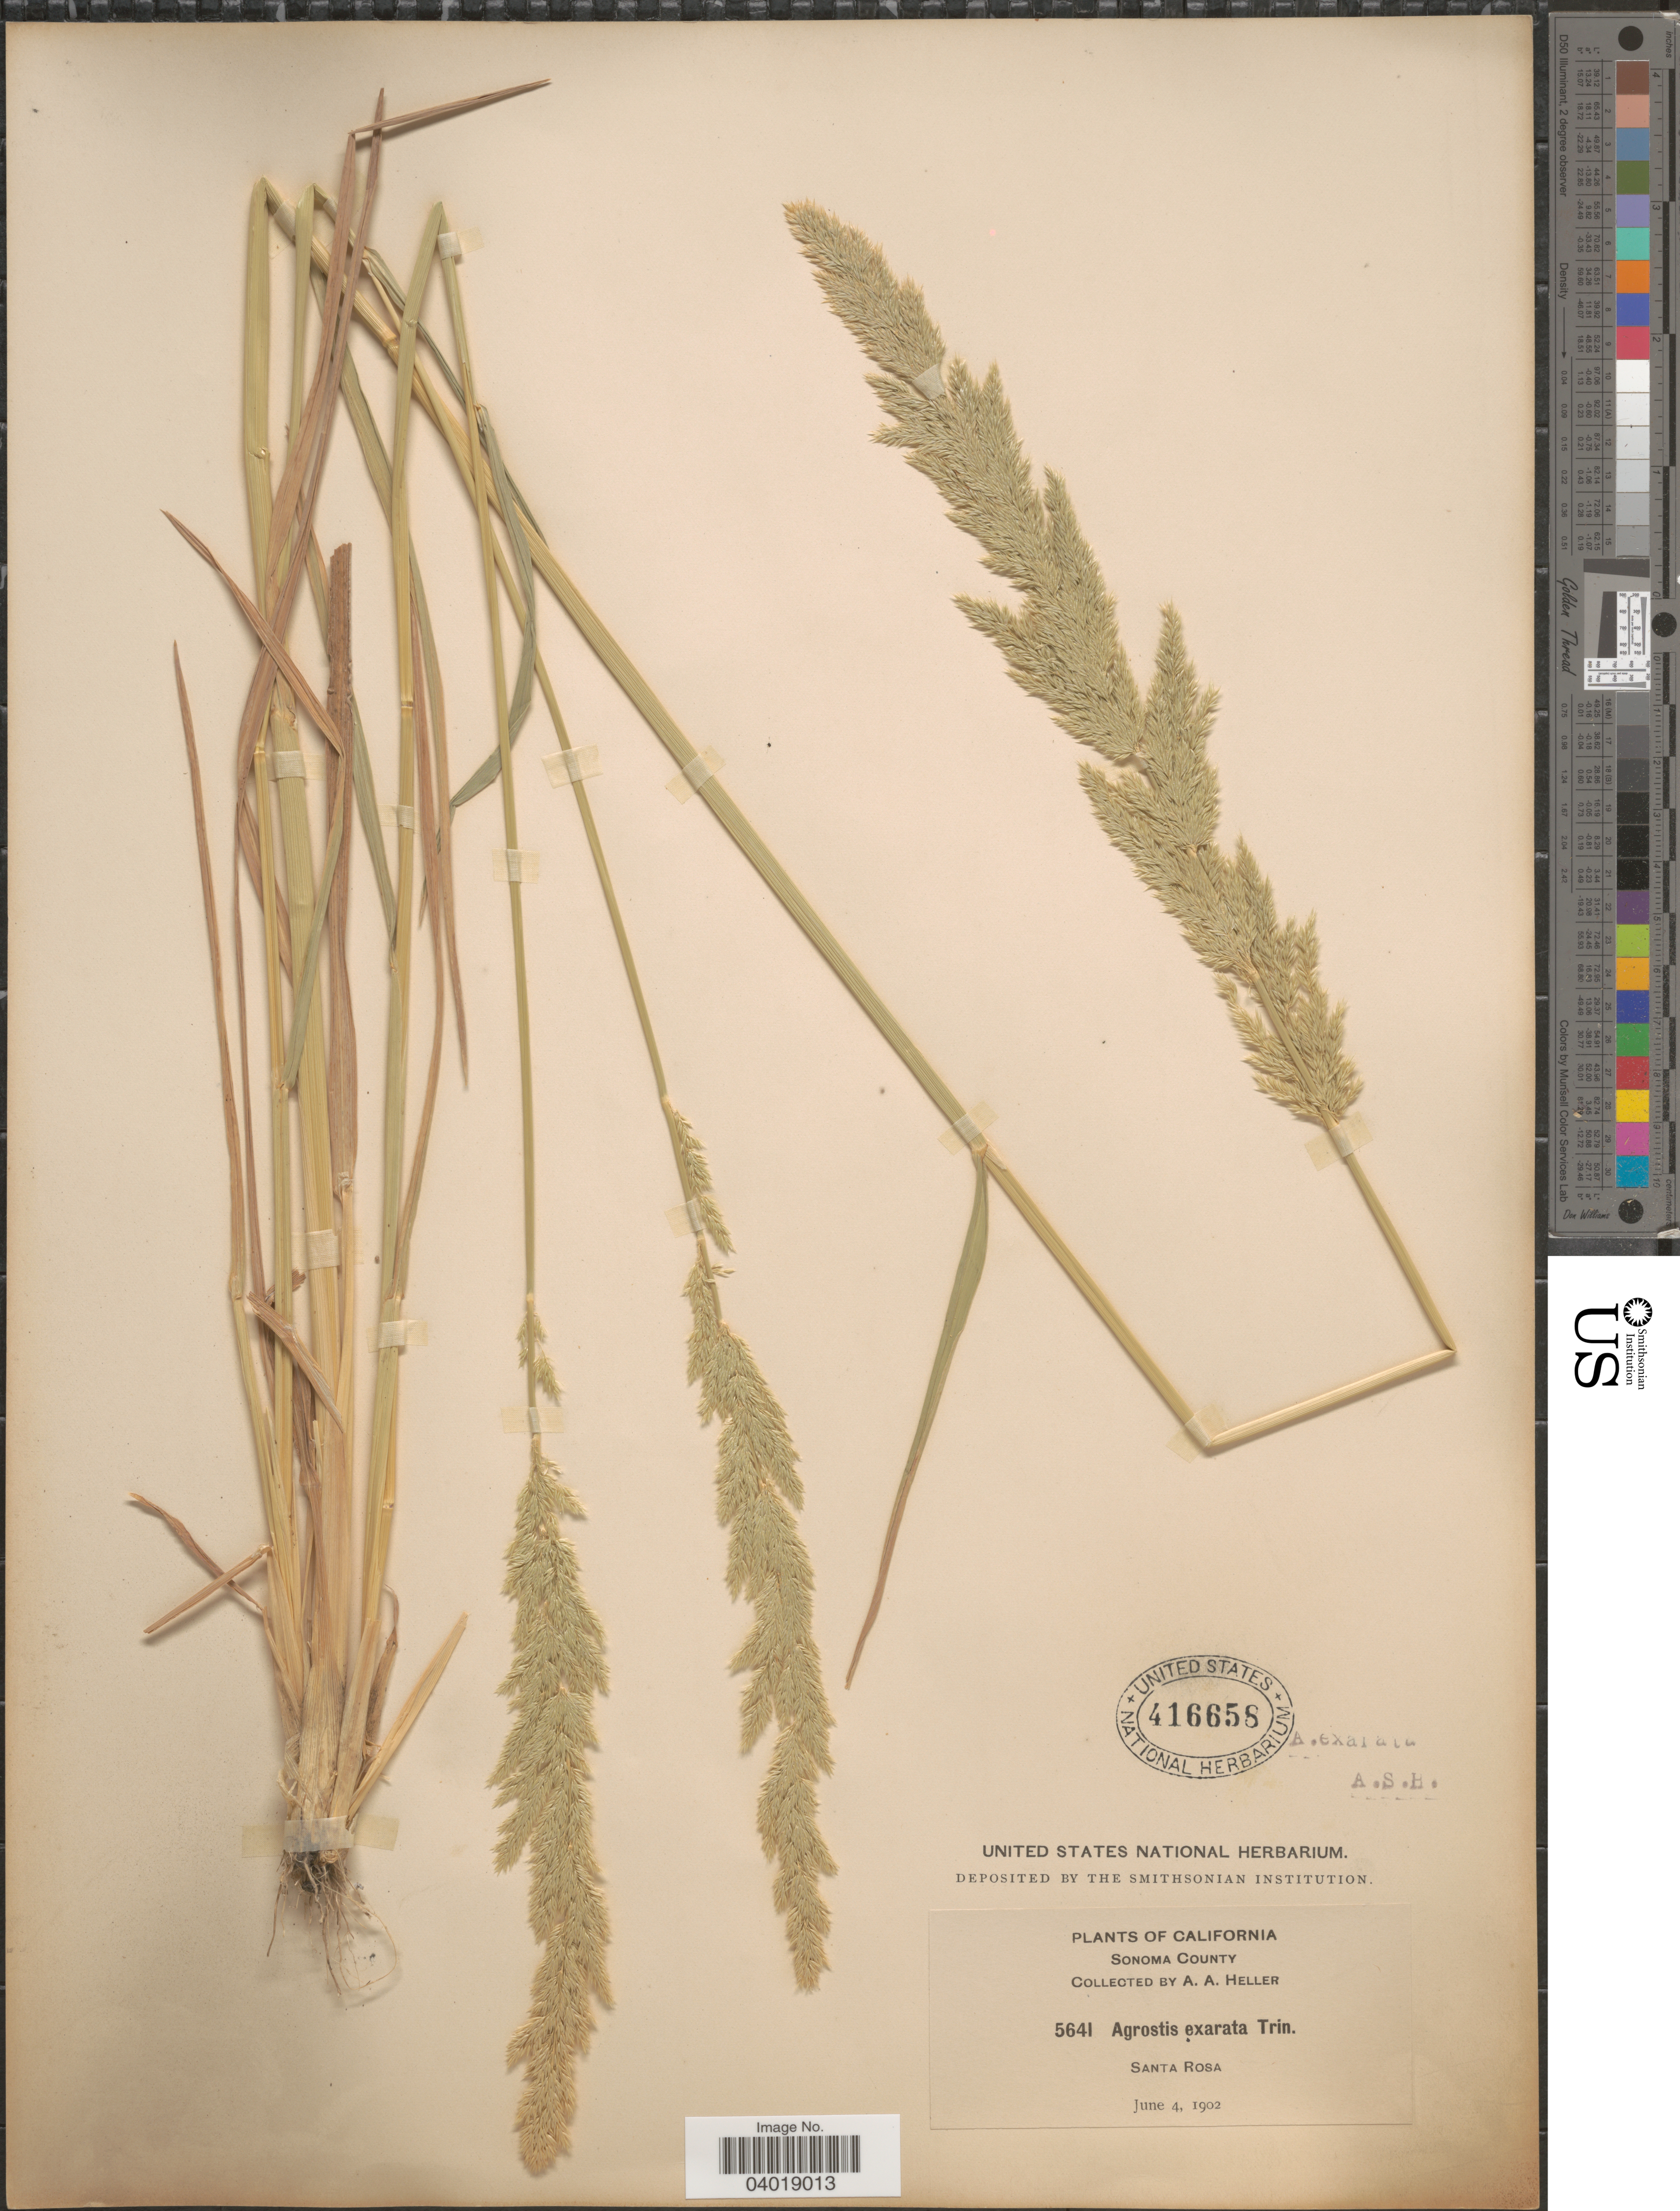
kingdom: Plantae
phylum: Tracheophyta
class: Liliopsida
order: Poales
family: Poaceae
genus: Agrostis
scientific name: Agrostis exarata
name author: Trin.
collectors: A. A. Heller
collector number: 5641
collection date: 1902-06-04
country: United States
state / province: California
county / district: Sonoma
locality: Sonoma County. Santa Rosa.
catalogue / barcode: US 416658